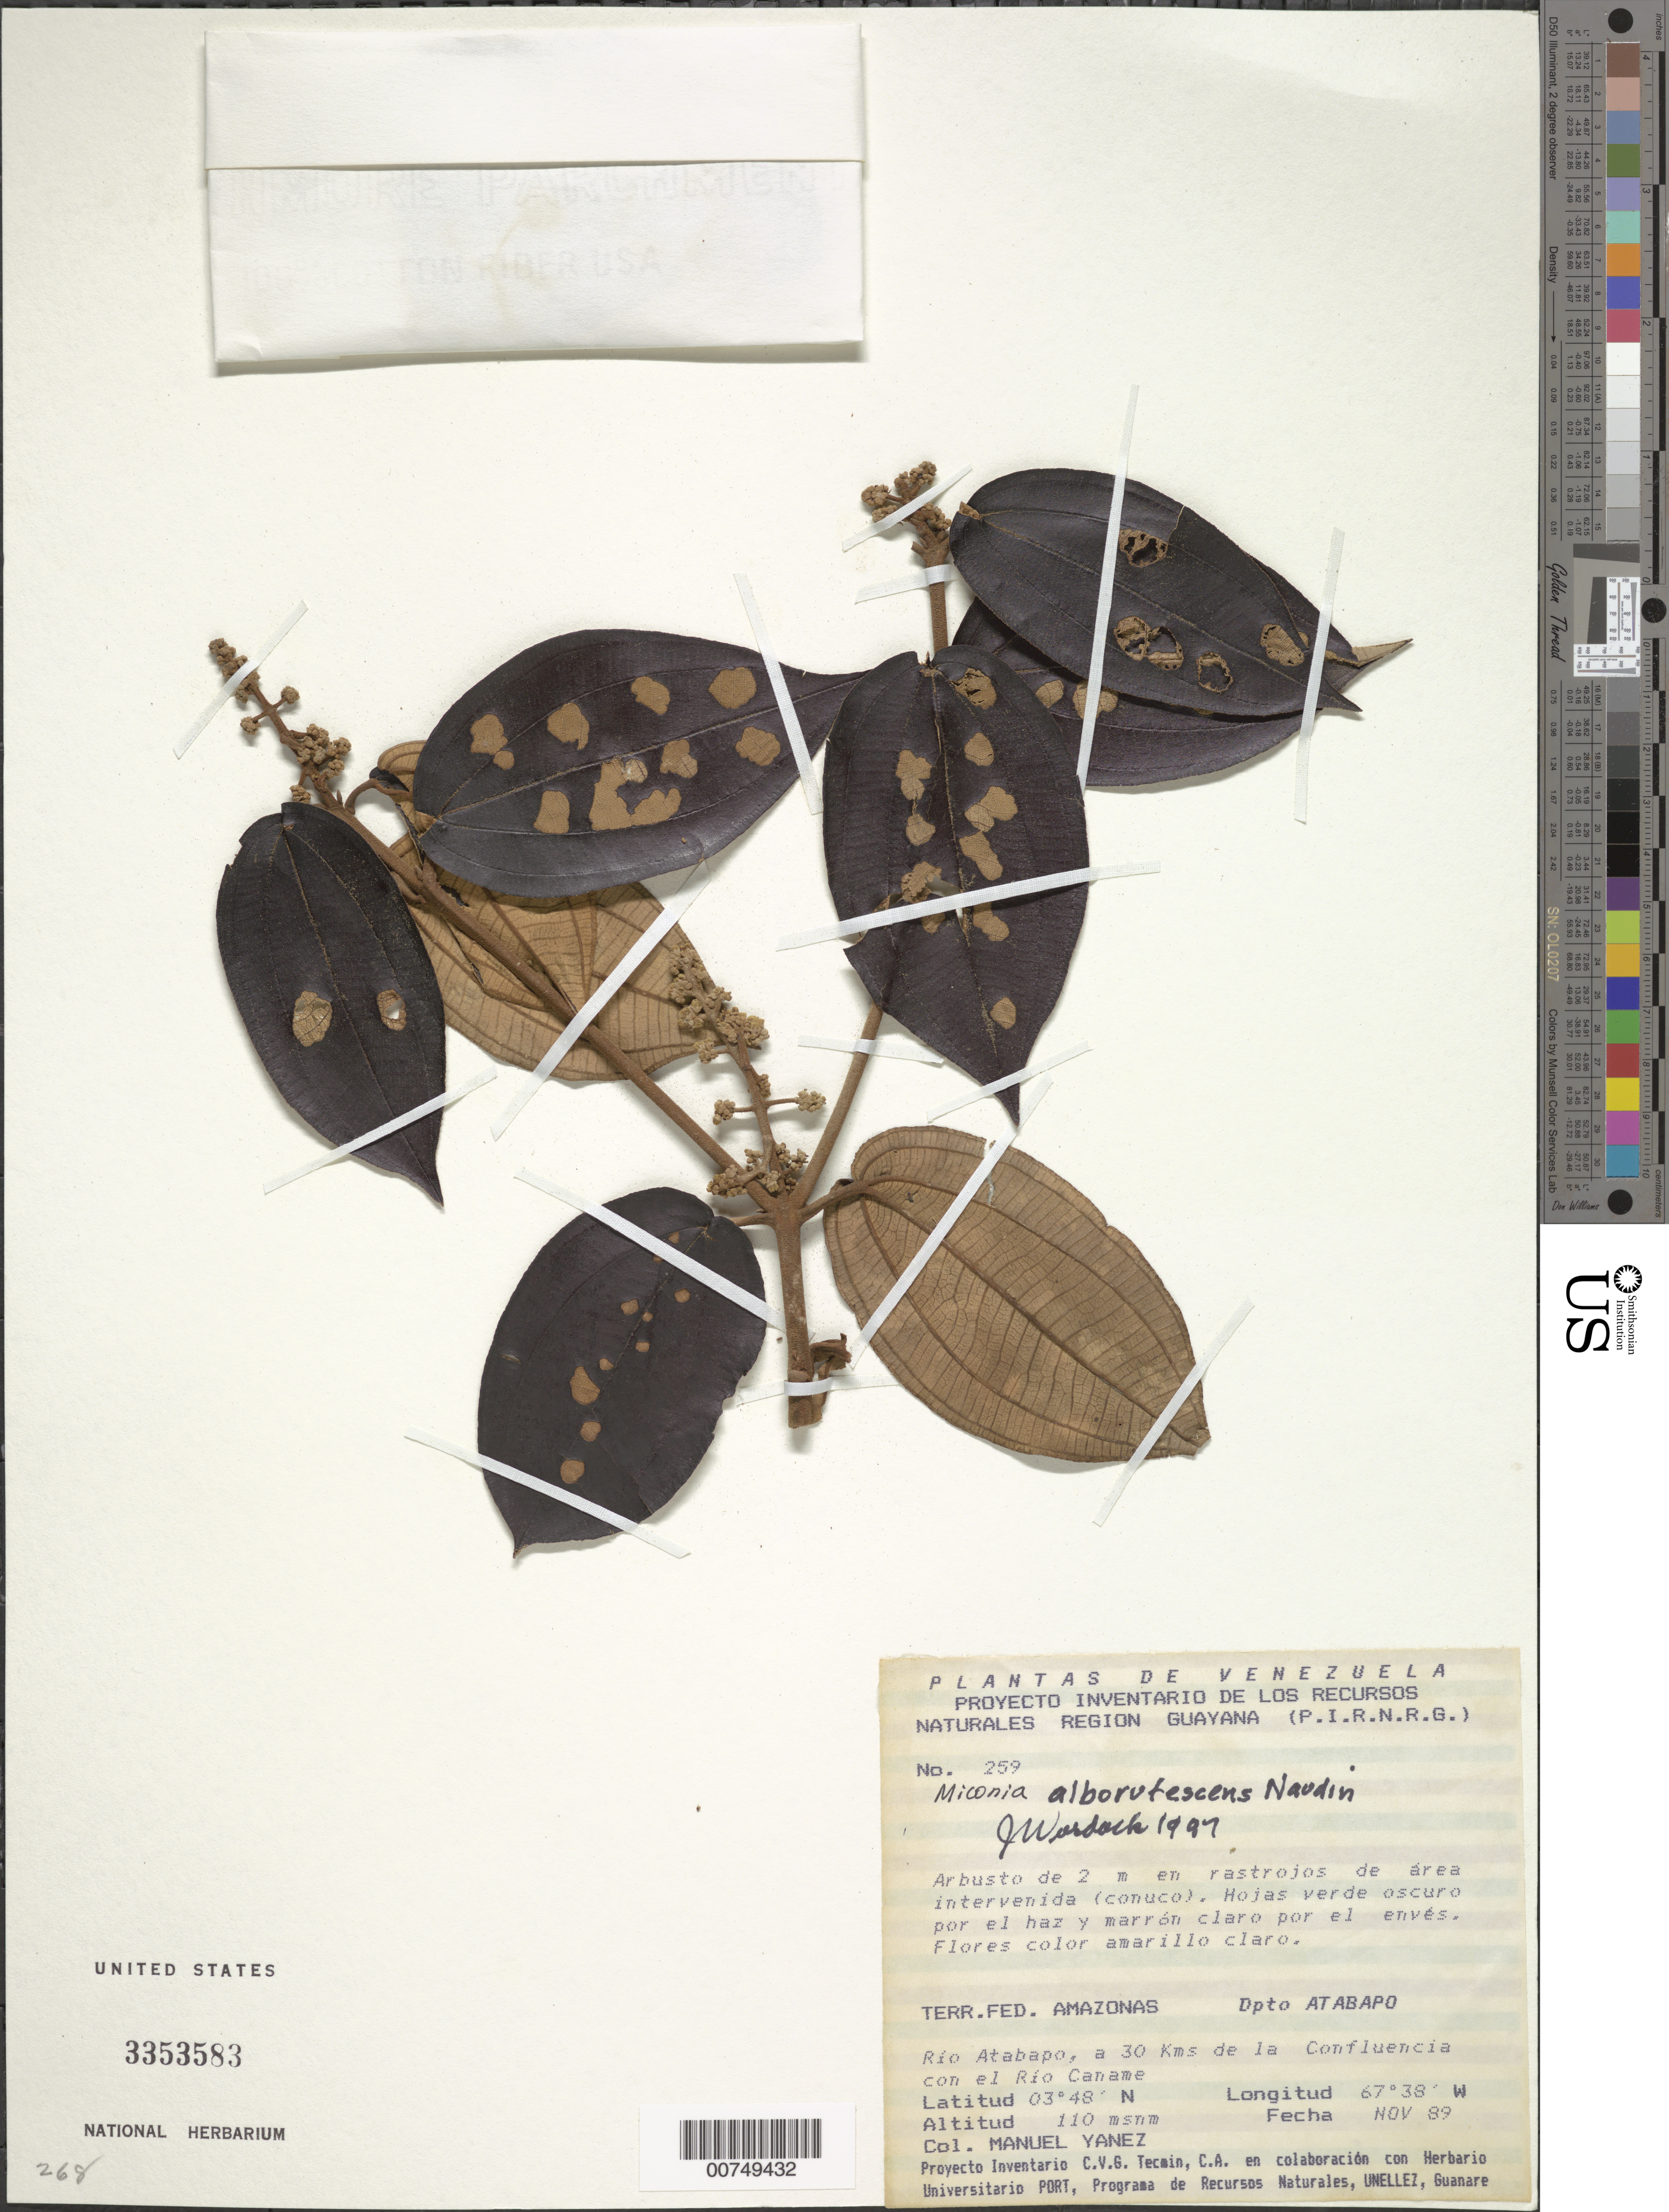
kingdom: Plantae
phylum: Tracheophyta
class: Magnoliopsida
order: Myrtales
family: Melastomataceae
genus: Miconia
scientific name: Miconia alborufescens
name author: Naudin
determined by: Wurdack, John J., (US), US (UNITED STATES)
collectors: M. Yanez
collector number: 259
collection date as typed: Nov-89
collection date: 1989-11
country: Venezuela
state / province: Amazonas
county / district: Atabapo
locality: Río Atabapo, a 30 km de la confluencia con el Río Caname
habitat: Rastrojos de area intervenida (conuco)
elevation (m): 110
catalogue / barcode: US 3353583